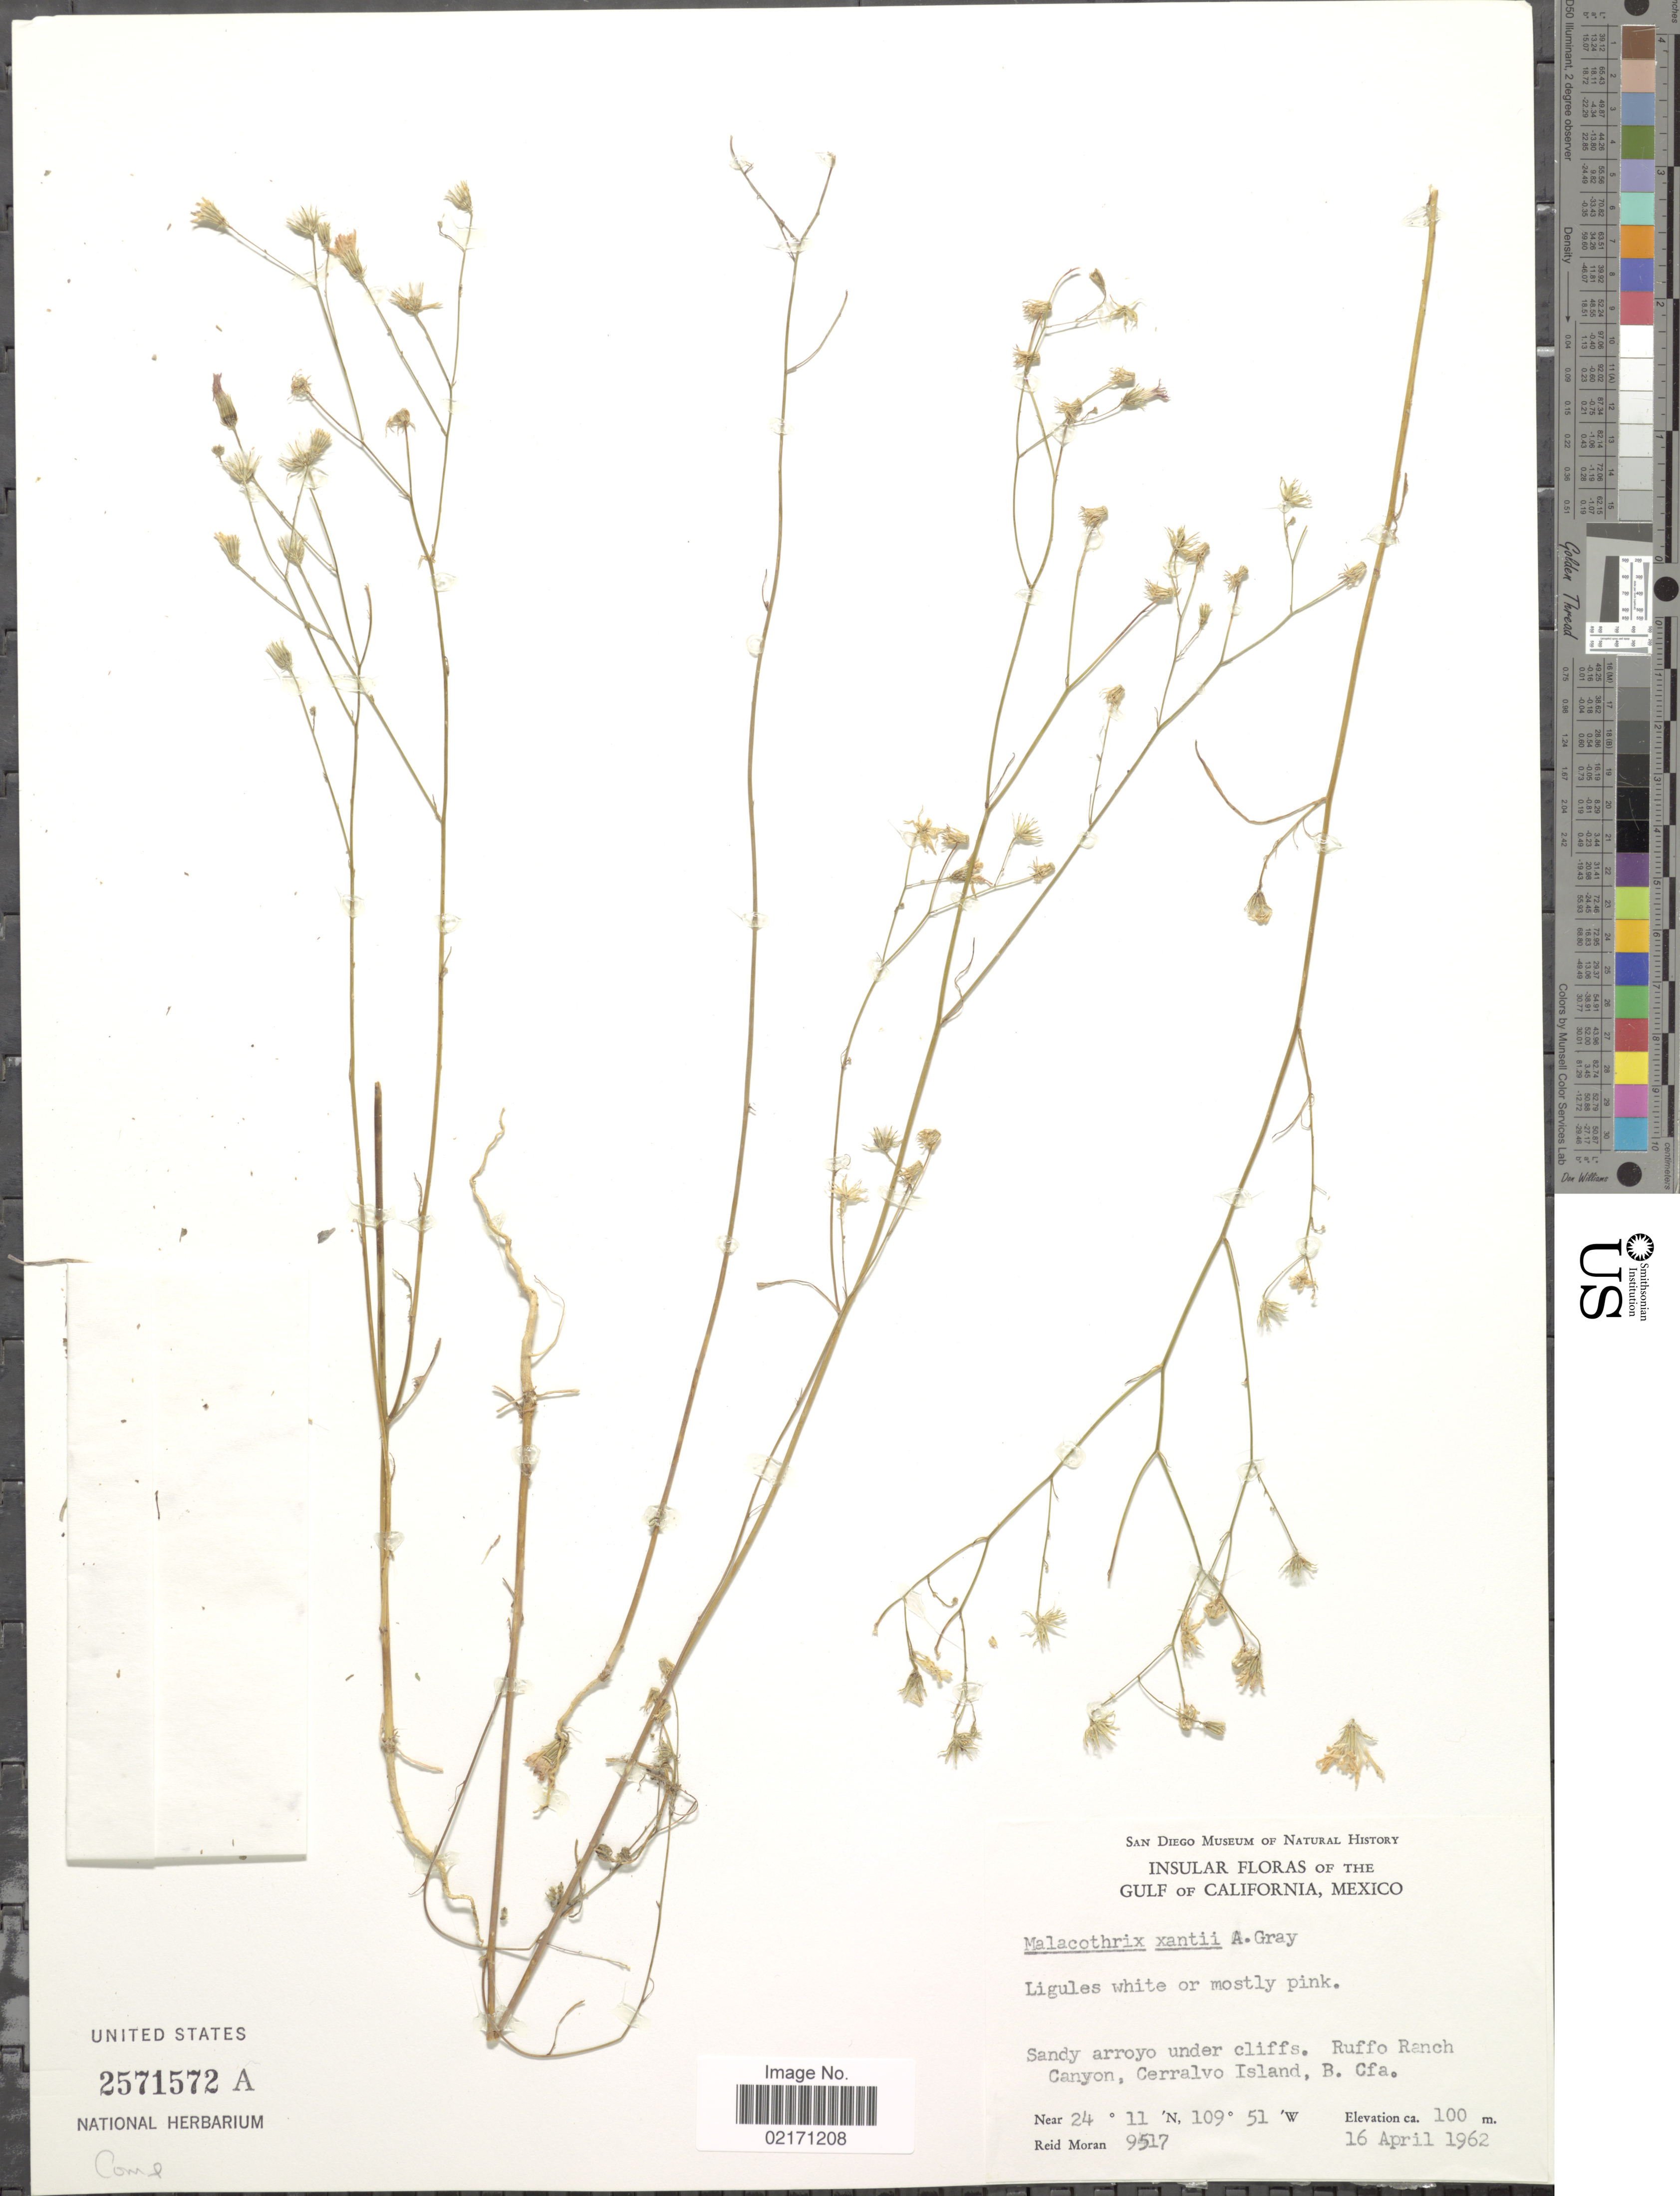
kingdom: Plantae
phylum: Tracheophyta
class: Magnoliopsida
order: Asterales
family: Asteraceae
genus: Malacothrix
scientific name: Malacothrix xantii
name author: A. Gray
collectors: R. V. Moran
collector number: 9517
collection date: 1962-04-16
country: Mexico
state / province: Baja California Sur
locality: Gulf of California. Ruffo ranch Canyon, Cerralvo Island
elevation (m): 100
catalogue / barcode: US 2571572A